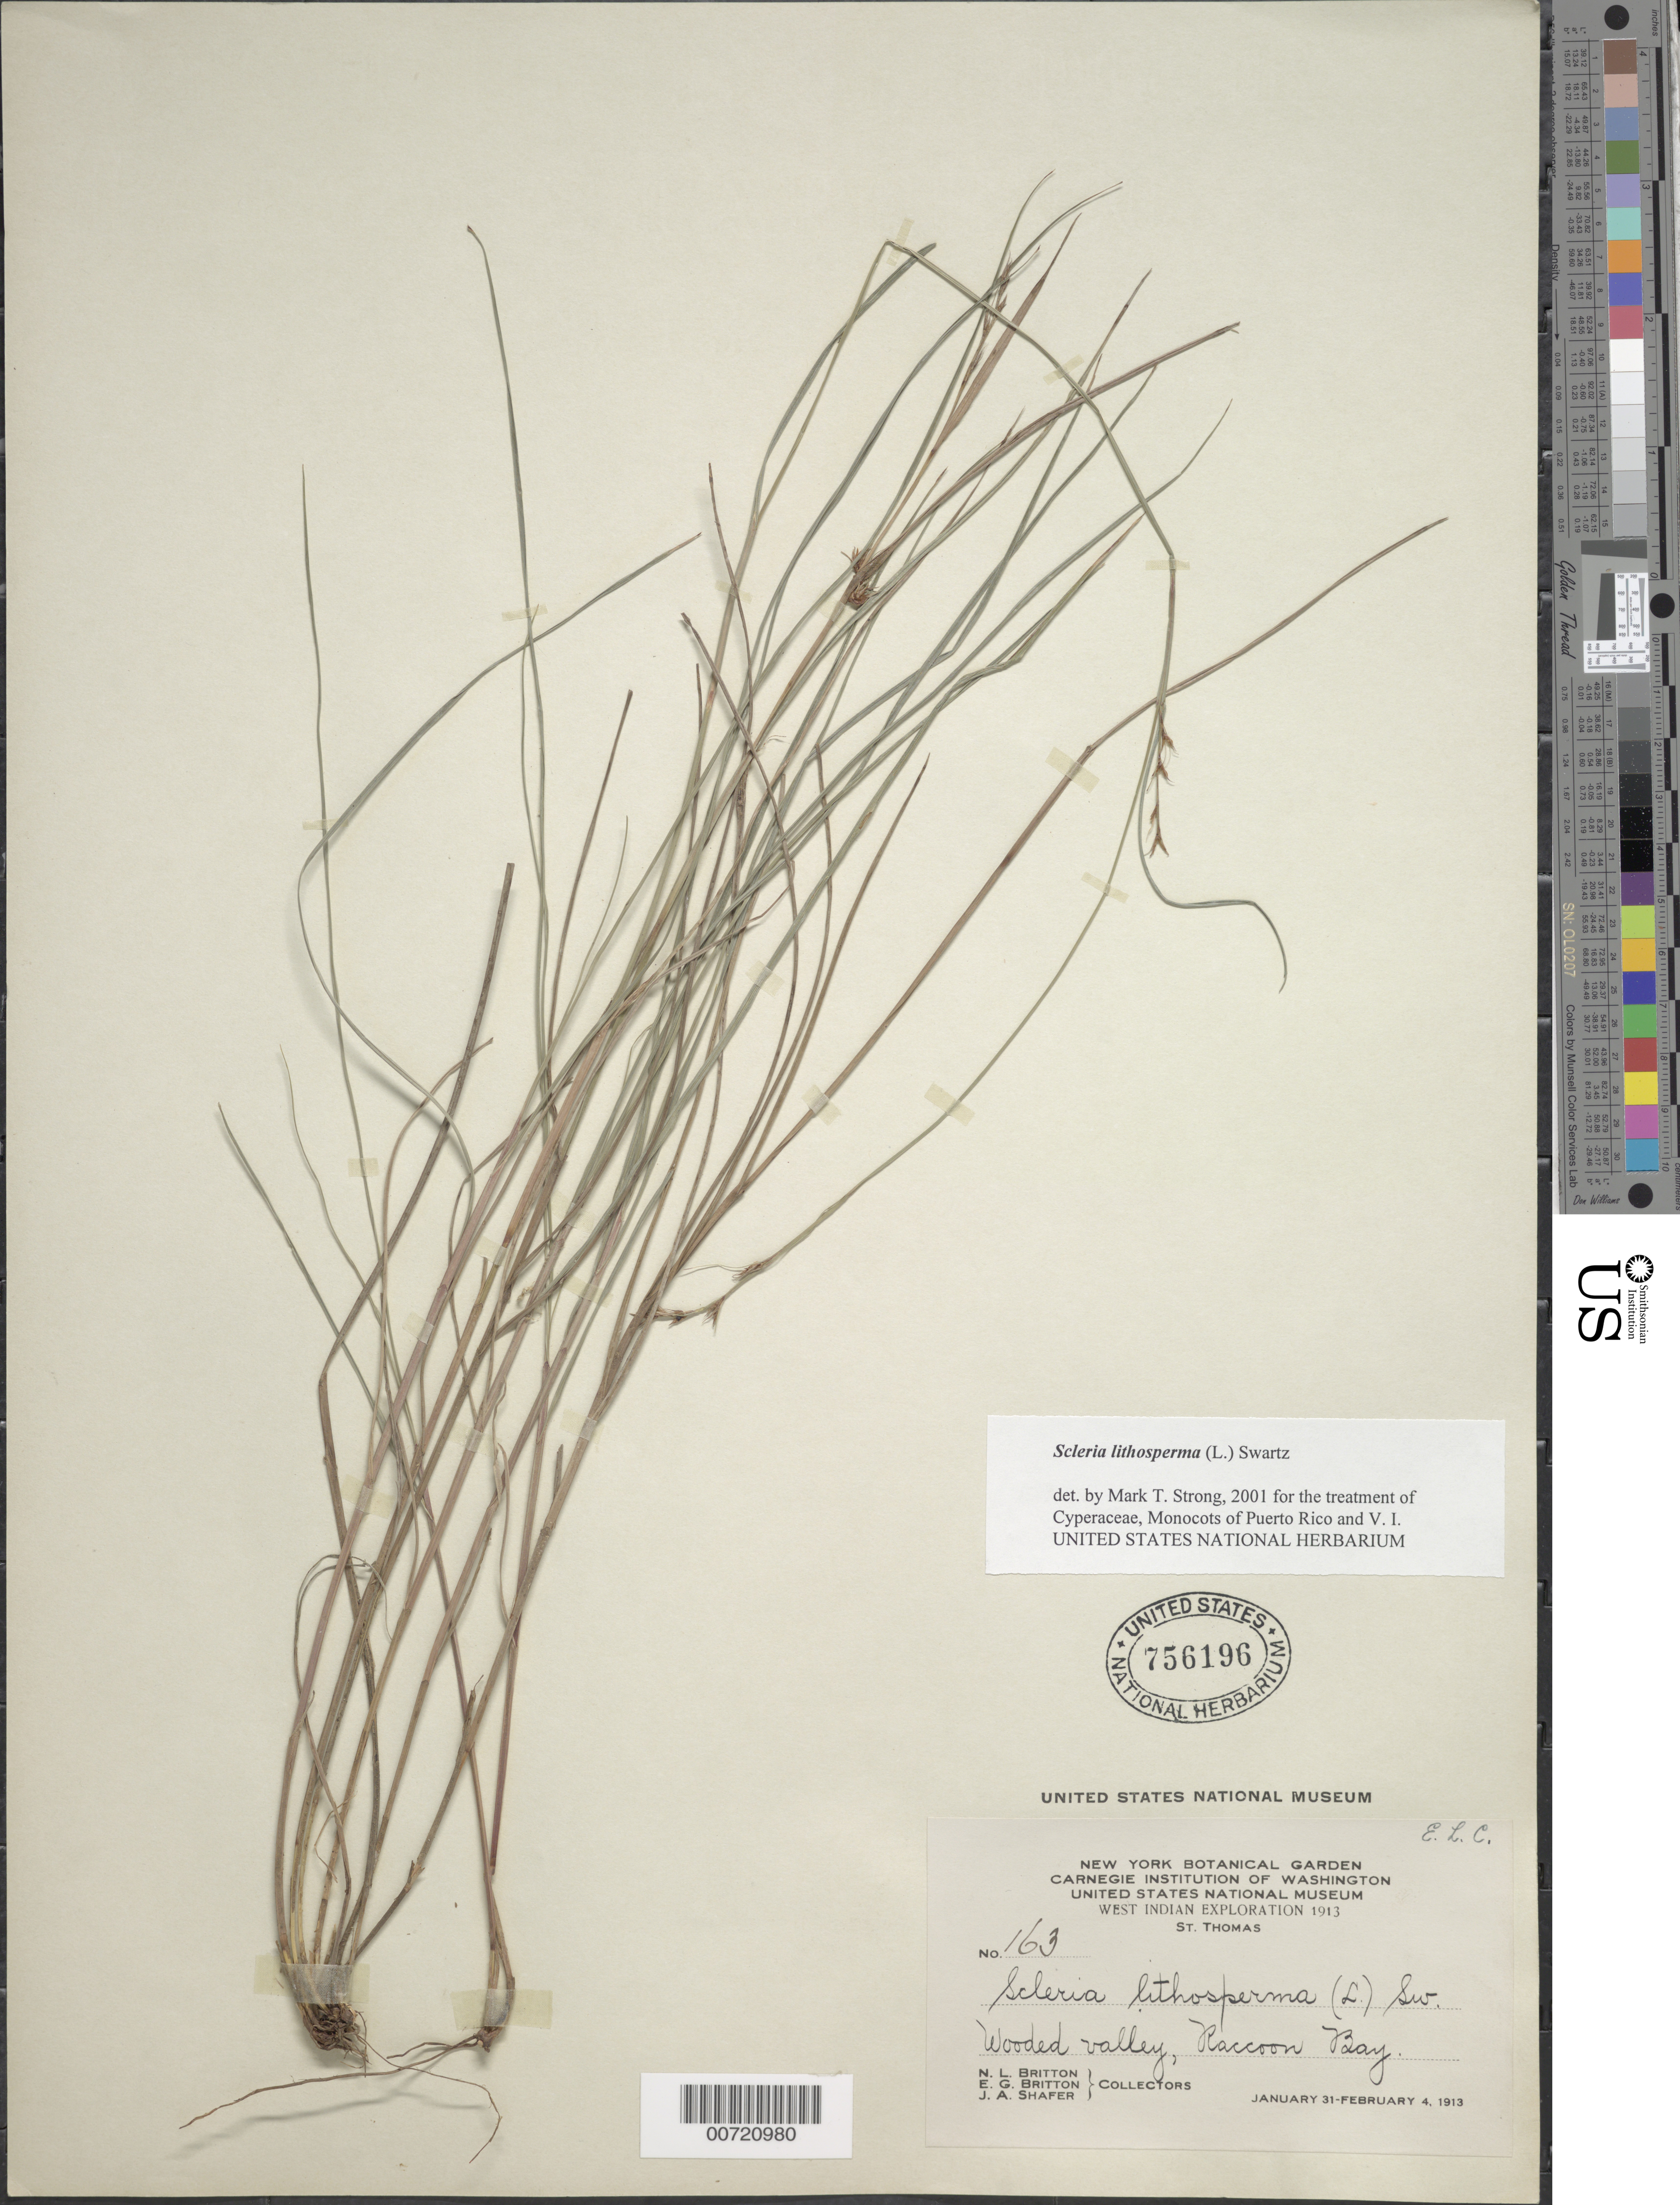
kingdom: Plantae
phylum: Tracheophyta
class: Liliopsida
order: Poales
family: Cyperaceae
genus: Scleria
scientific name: Scleria lithosperma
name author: (L.) Sw.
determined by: Strong, M. T., (US), Smithsonian Institution - National Museum of Natural History (UNITED STATES)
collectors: N. Britton, E. G. Britton & J. A. Shafer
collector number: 163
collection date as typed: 31 Jan 1913 to 04 Feb 1913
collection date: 1913-01-31/1913-02-04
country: U.S. Virgin Islands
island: St. Thomas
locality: St. Thomas: Raccoon Bay.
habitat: Wooded valley.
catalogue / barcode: US 756196